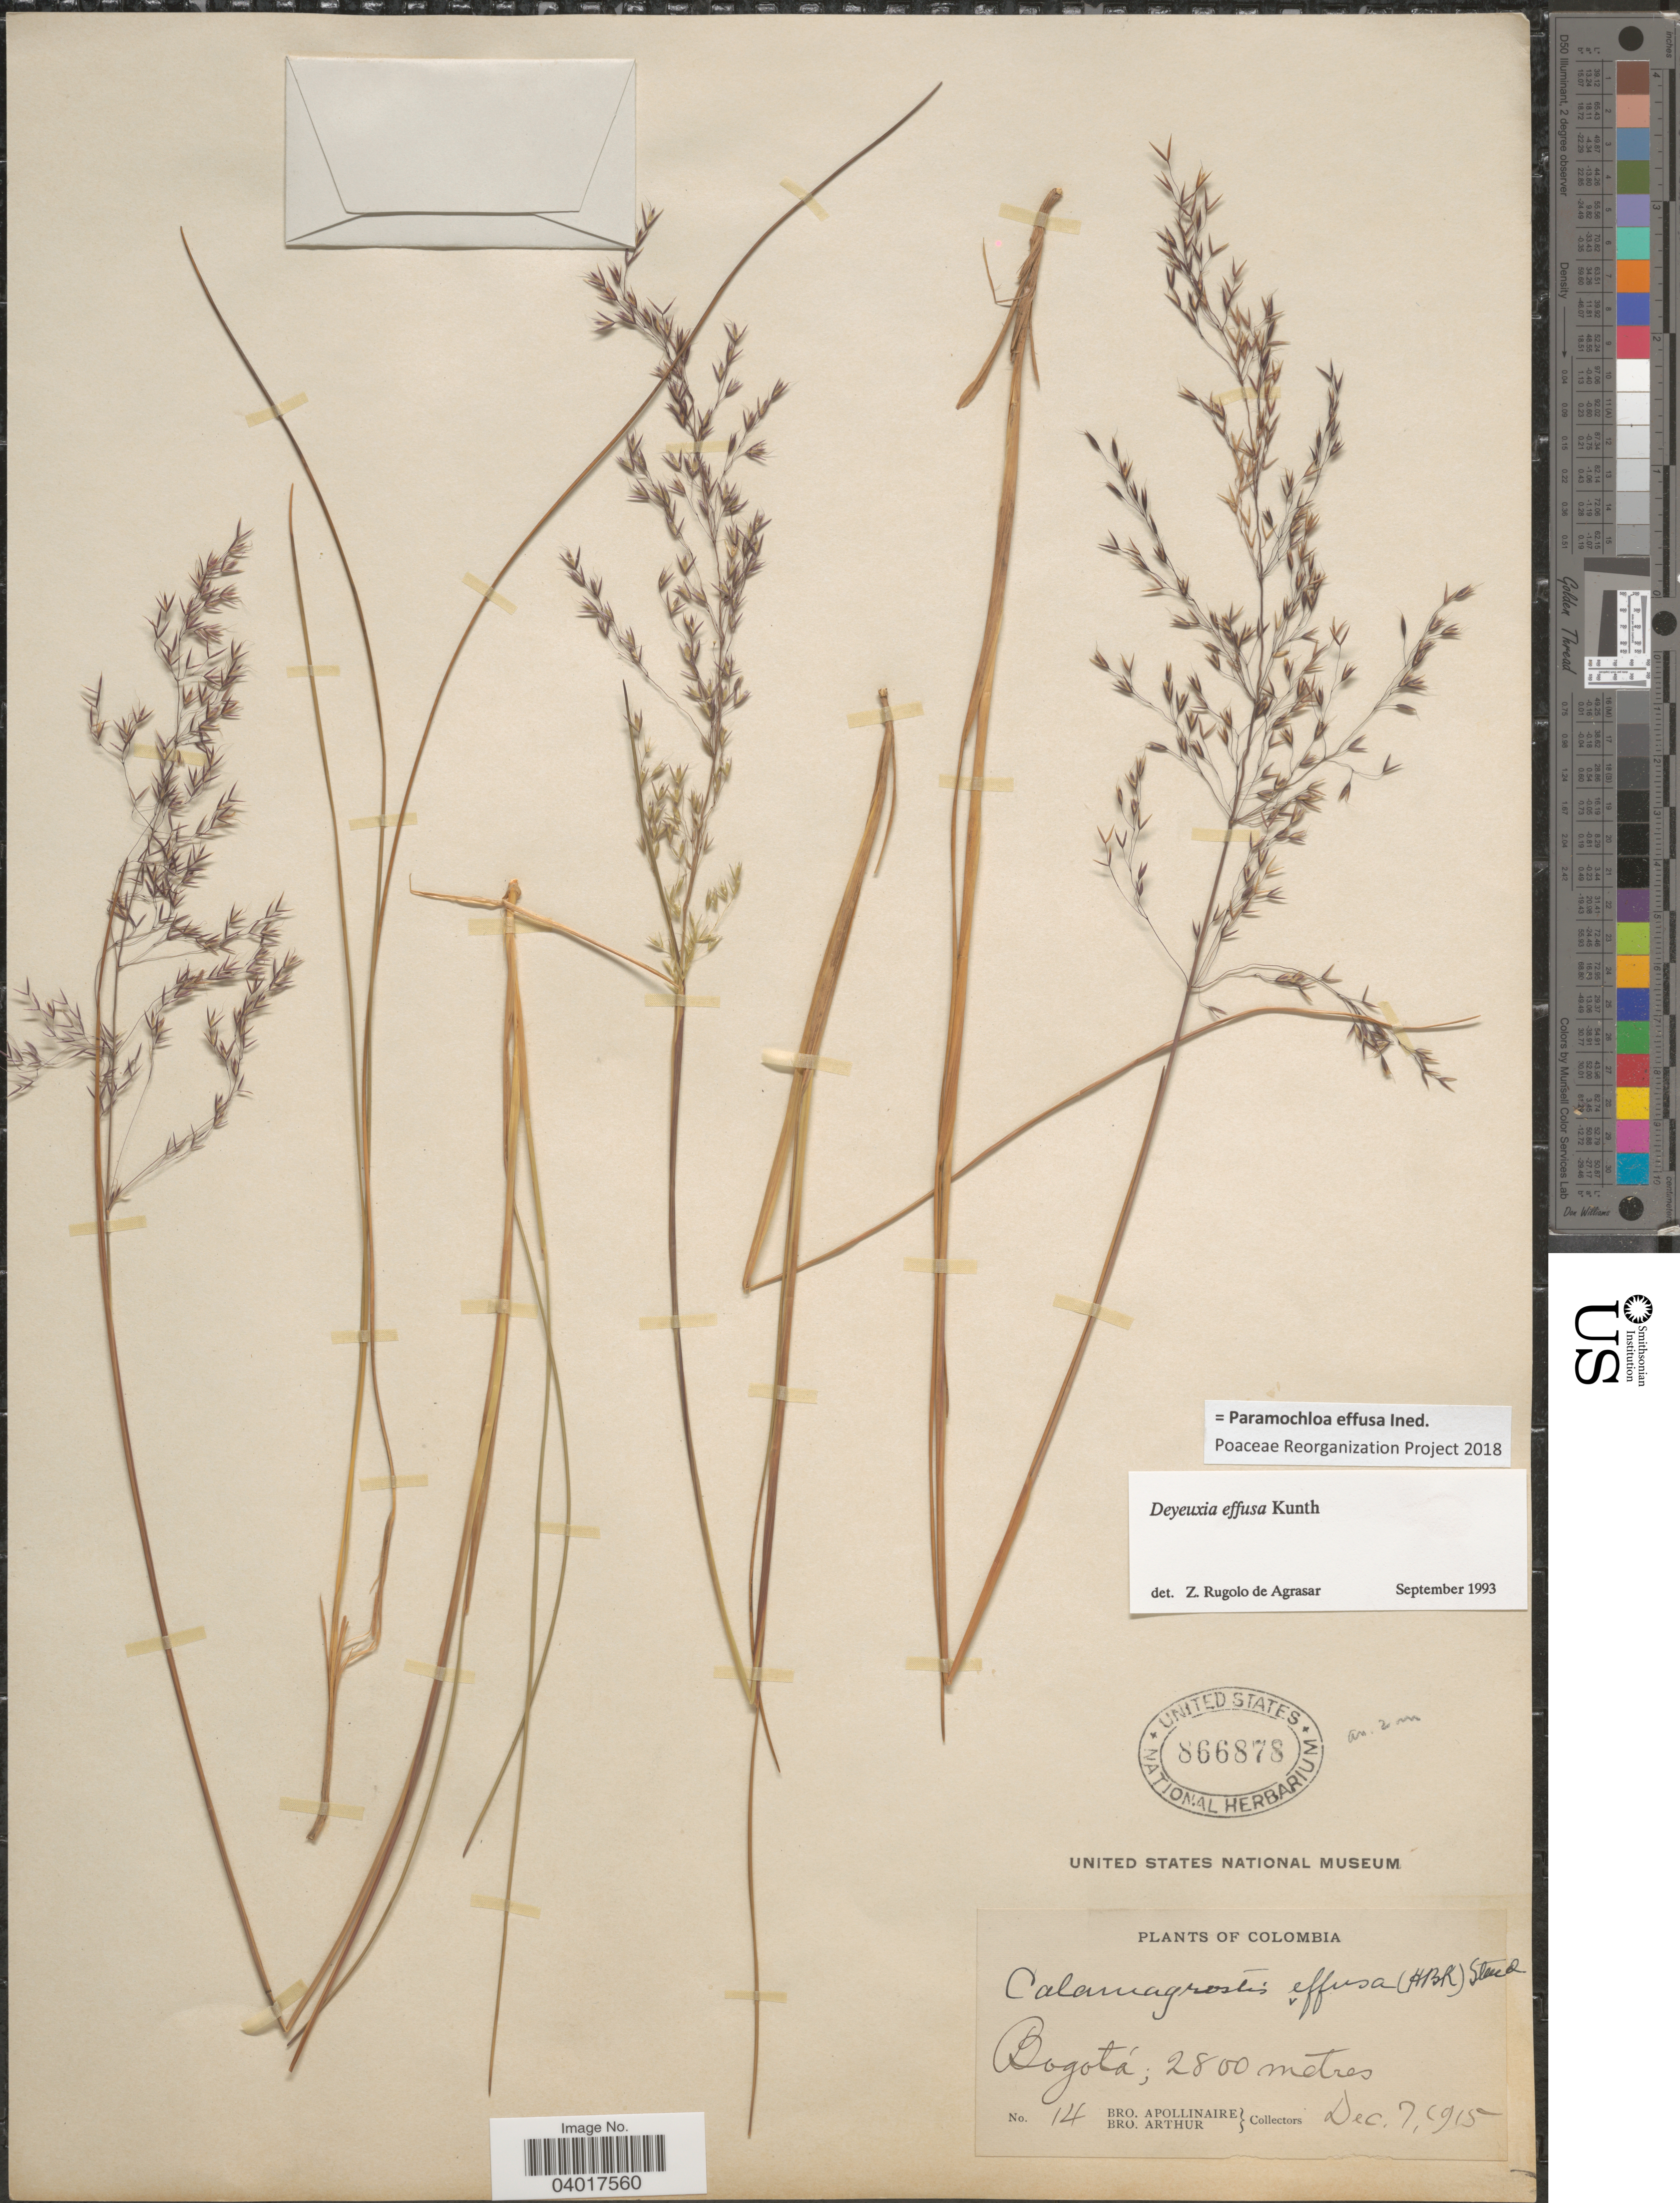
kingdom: Plantae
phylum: Tracheophyta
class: Liliopsida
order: Poales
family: Poaceae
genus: Paramochloa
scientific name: Paramochloa effusa ined.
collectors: Bro. Apollinaire & Bro. Arthur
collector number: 14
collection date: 1915-12-07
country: Colombia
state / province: Bogota D.C.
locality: Bogotá.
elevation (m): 2800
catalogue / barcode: US 866878